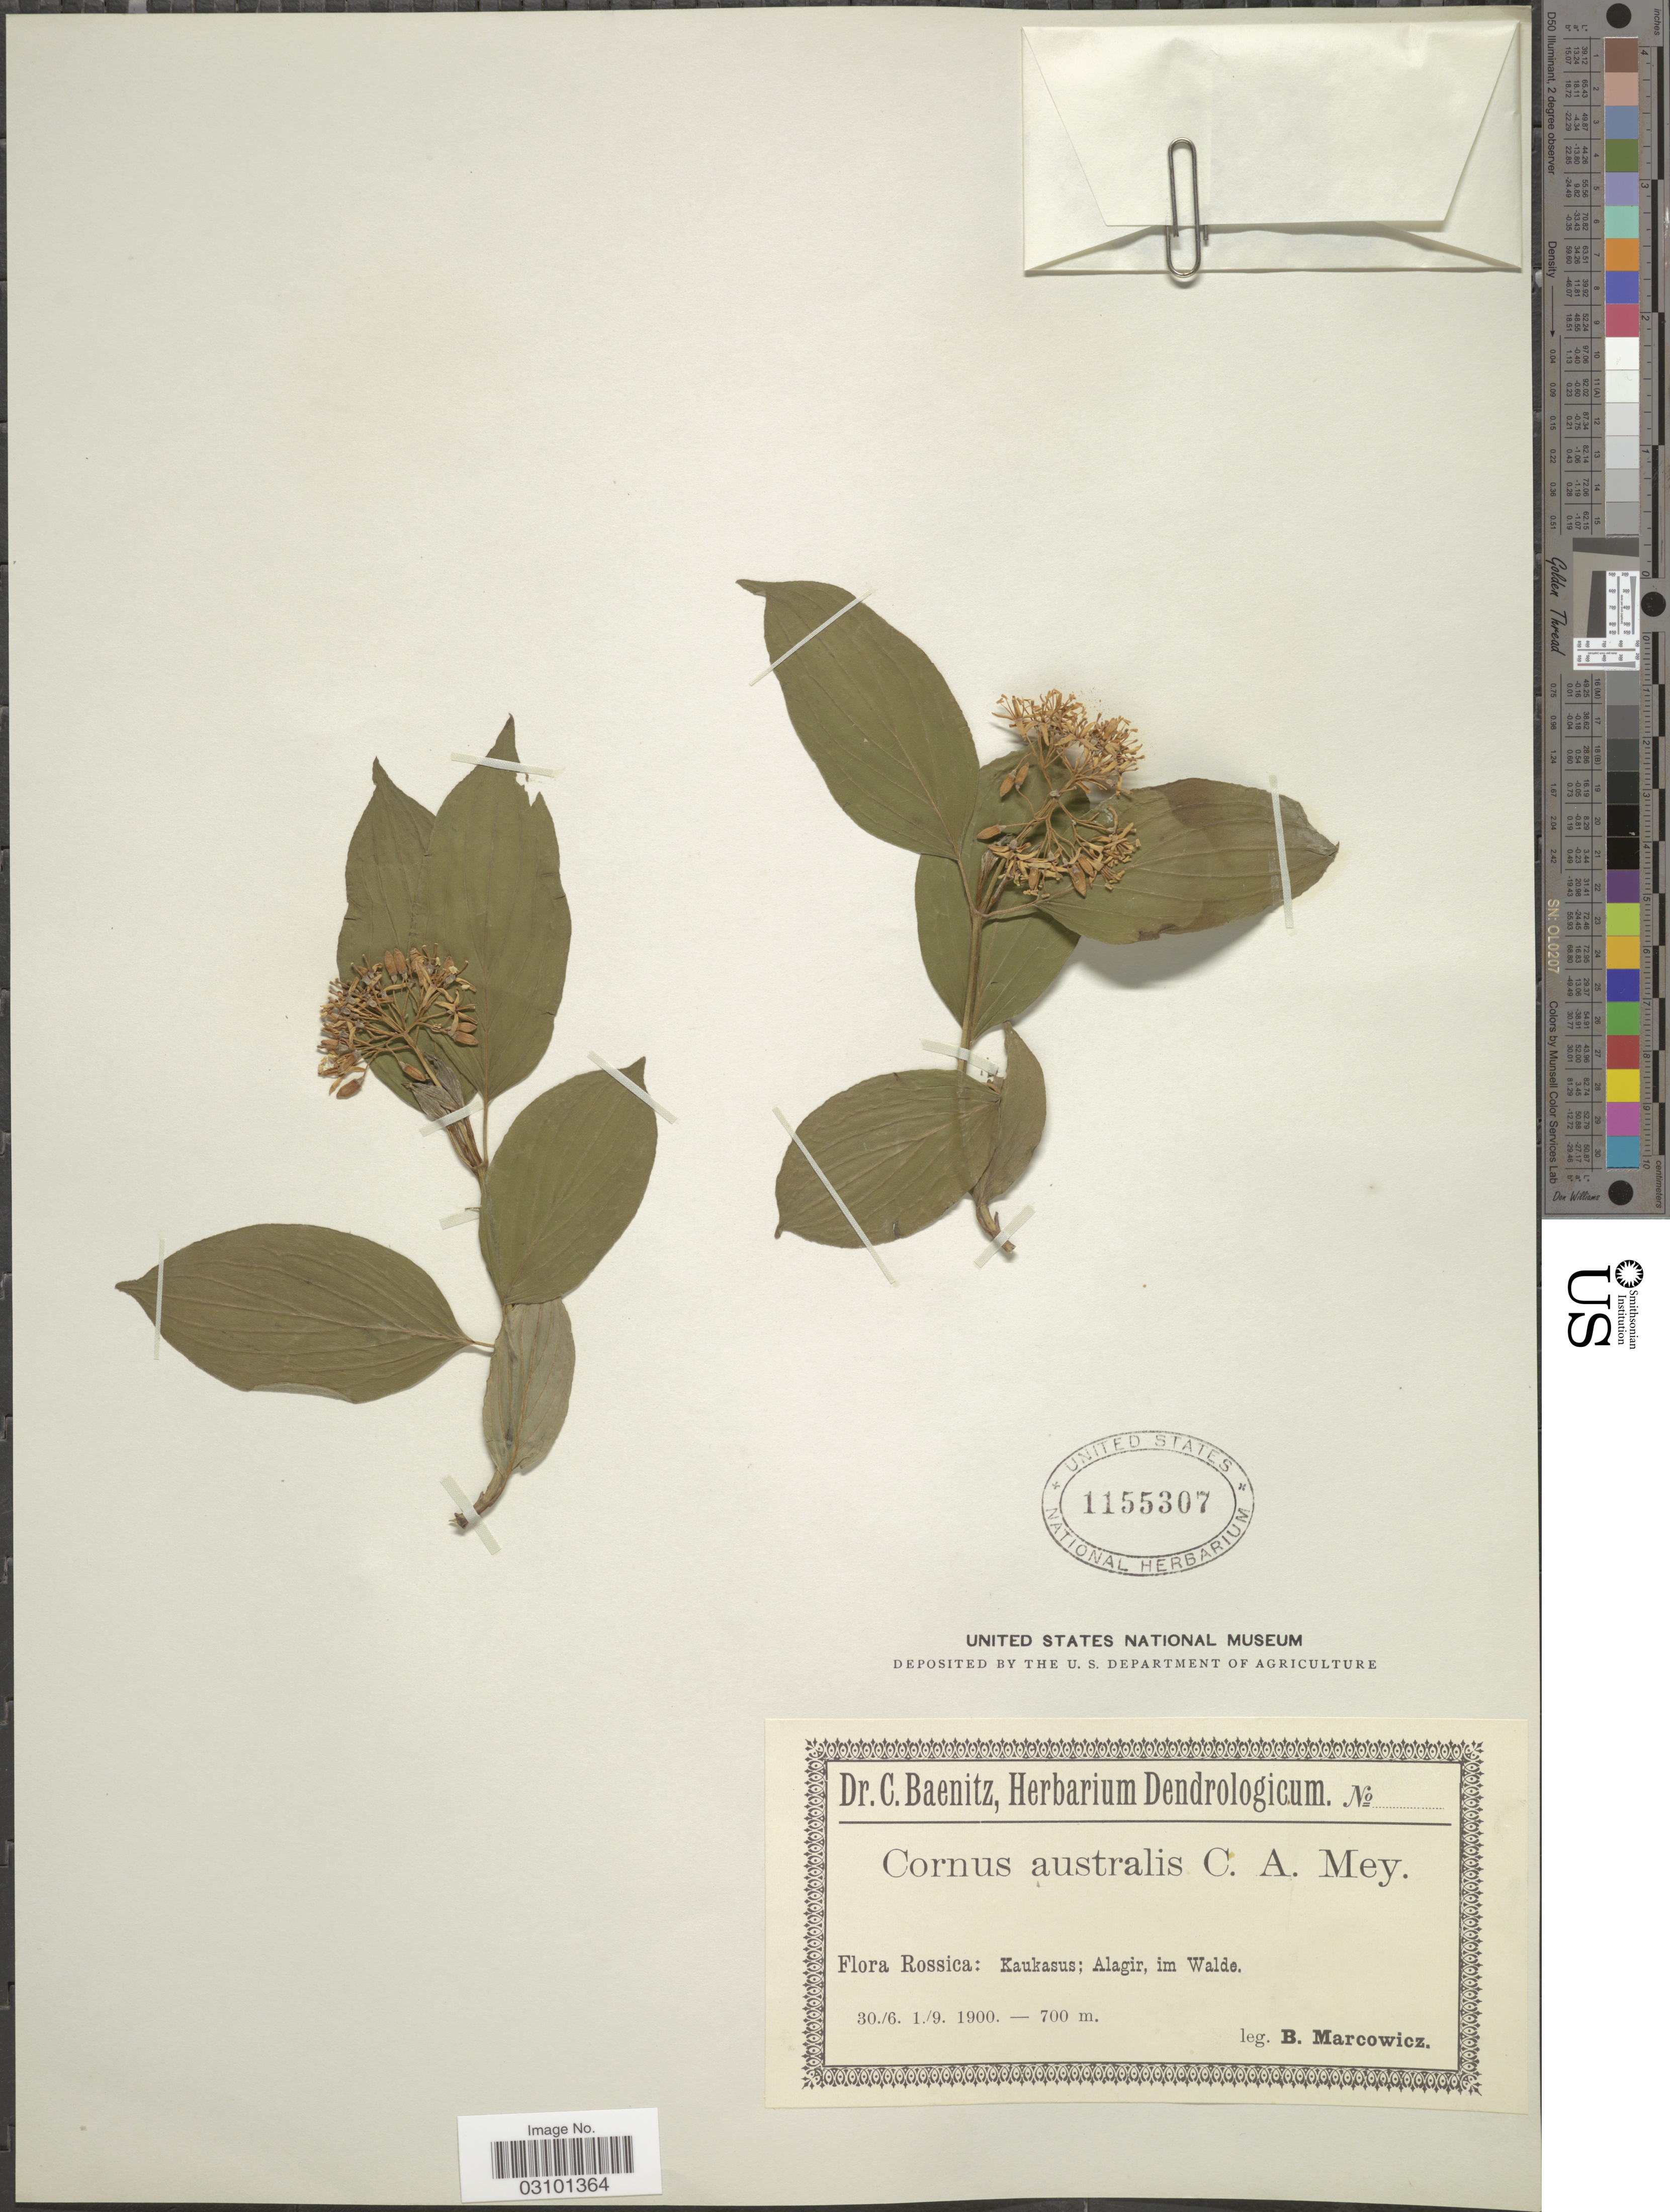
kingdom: Plantae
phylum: Tracheophyta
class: Magnoliopsida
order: Cornales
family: Cornaceae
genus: Cornus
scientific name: Cornus australis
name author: C.A. Mey.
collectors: B. Marcowicz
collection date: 1900-06-30/1900-09-01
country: Russian Federation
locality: Rossica: Kaukasus; Alagir, im Walde.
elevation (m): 700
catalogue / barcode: US 1155307